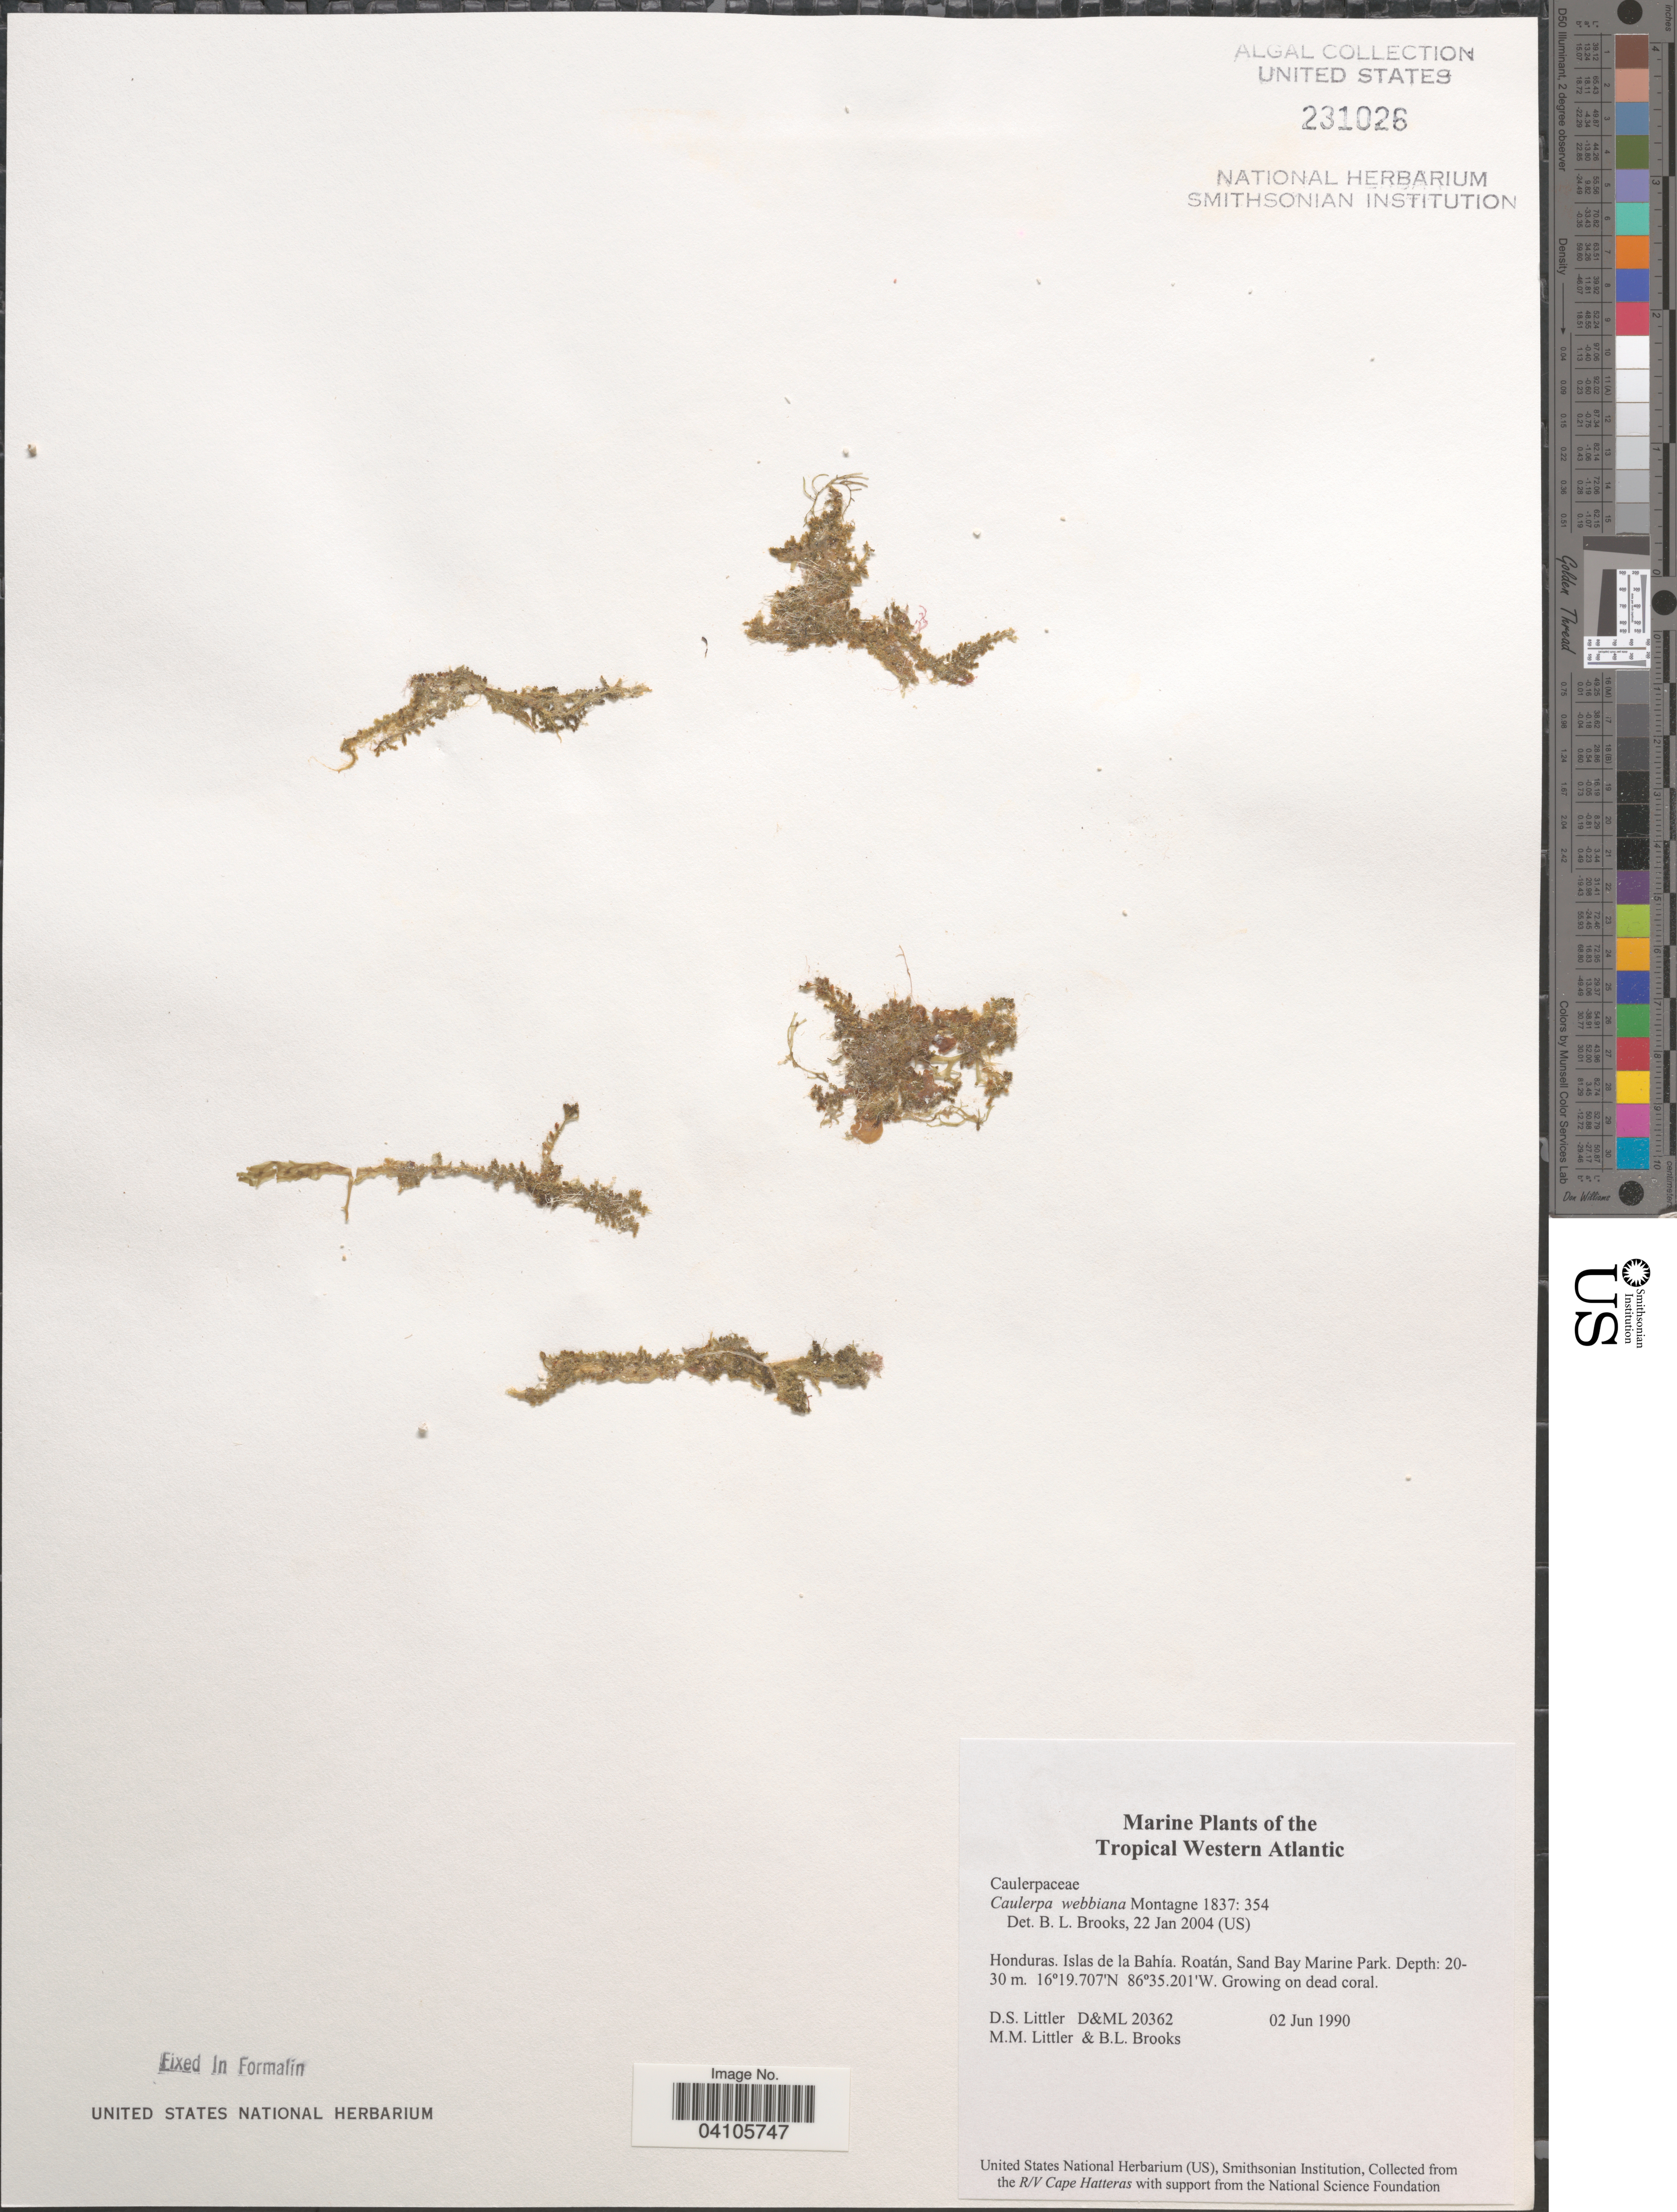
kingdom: Plantae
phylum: Chlorophyta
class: Ulvophyceae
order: Bryopsidales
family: Caulerpaceae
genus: Caulerpa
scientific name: Caulerpa webbiana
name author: Mont.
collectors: D. S. Littler & B. Brooks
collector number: D&ML20362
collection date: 1990-06-02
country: Honduras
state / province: Islas de la Bahía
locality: Tropical Western Atlantic. Roatán, Sand Bay Marine Park.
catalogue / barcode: US 231026